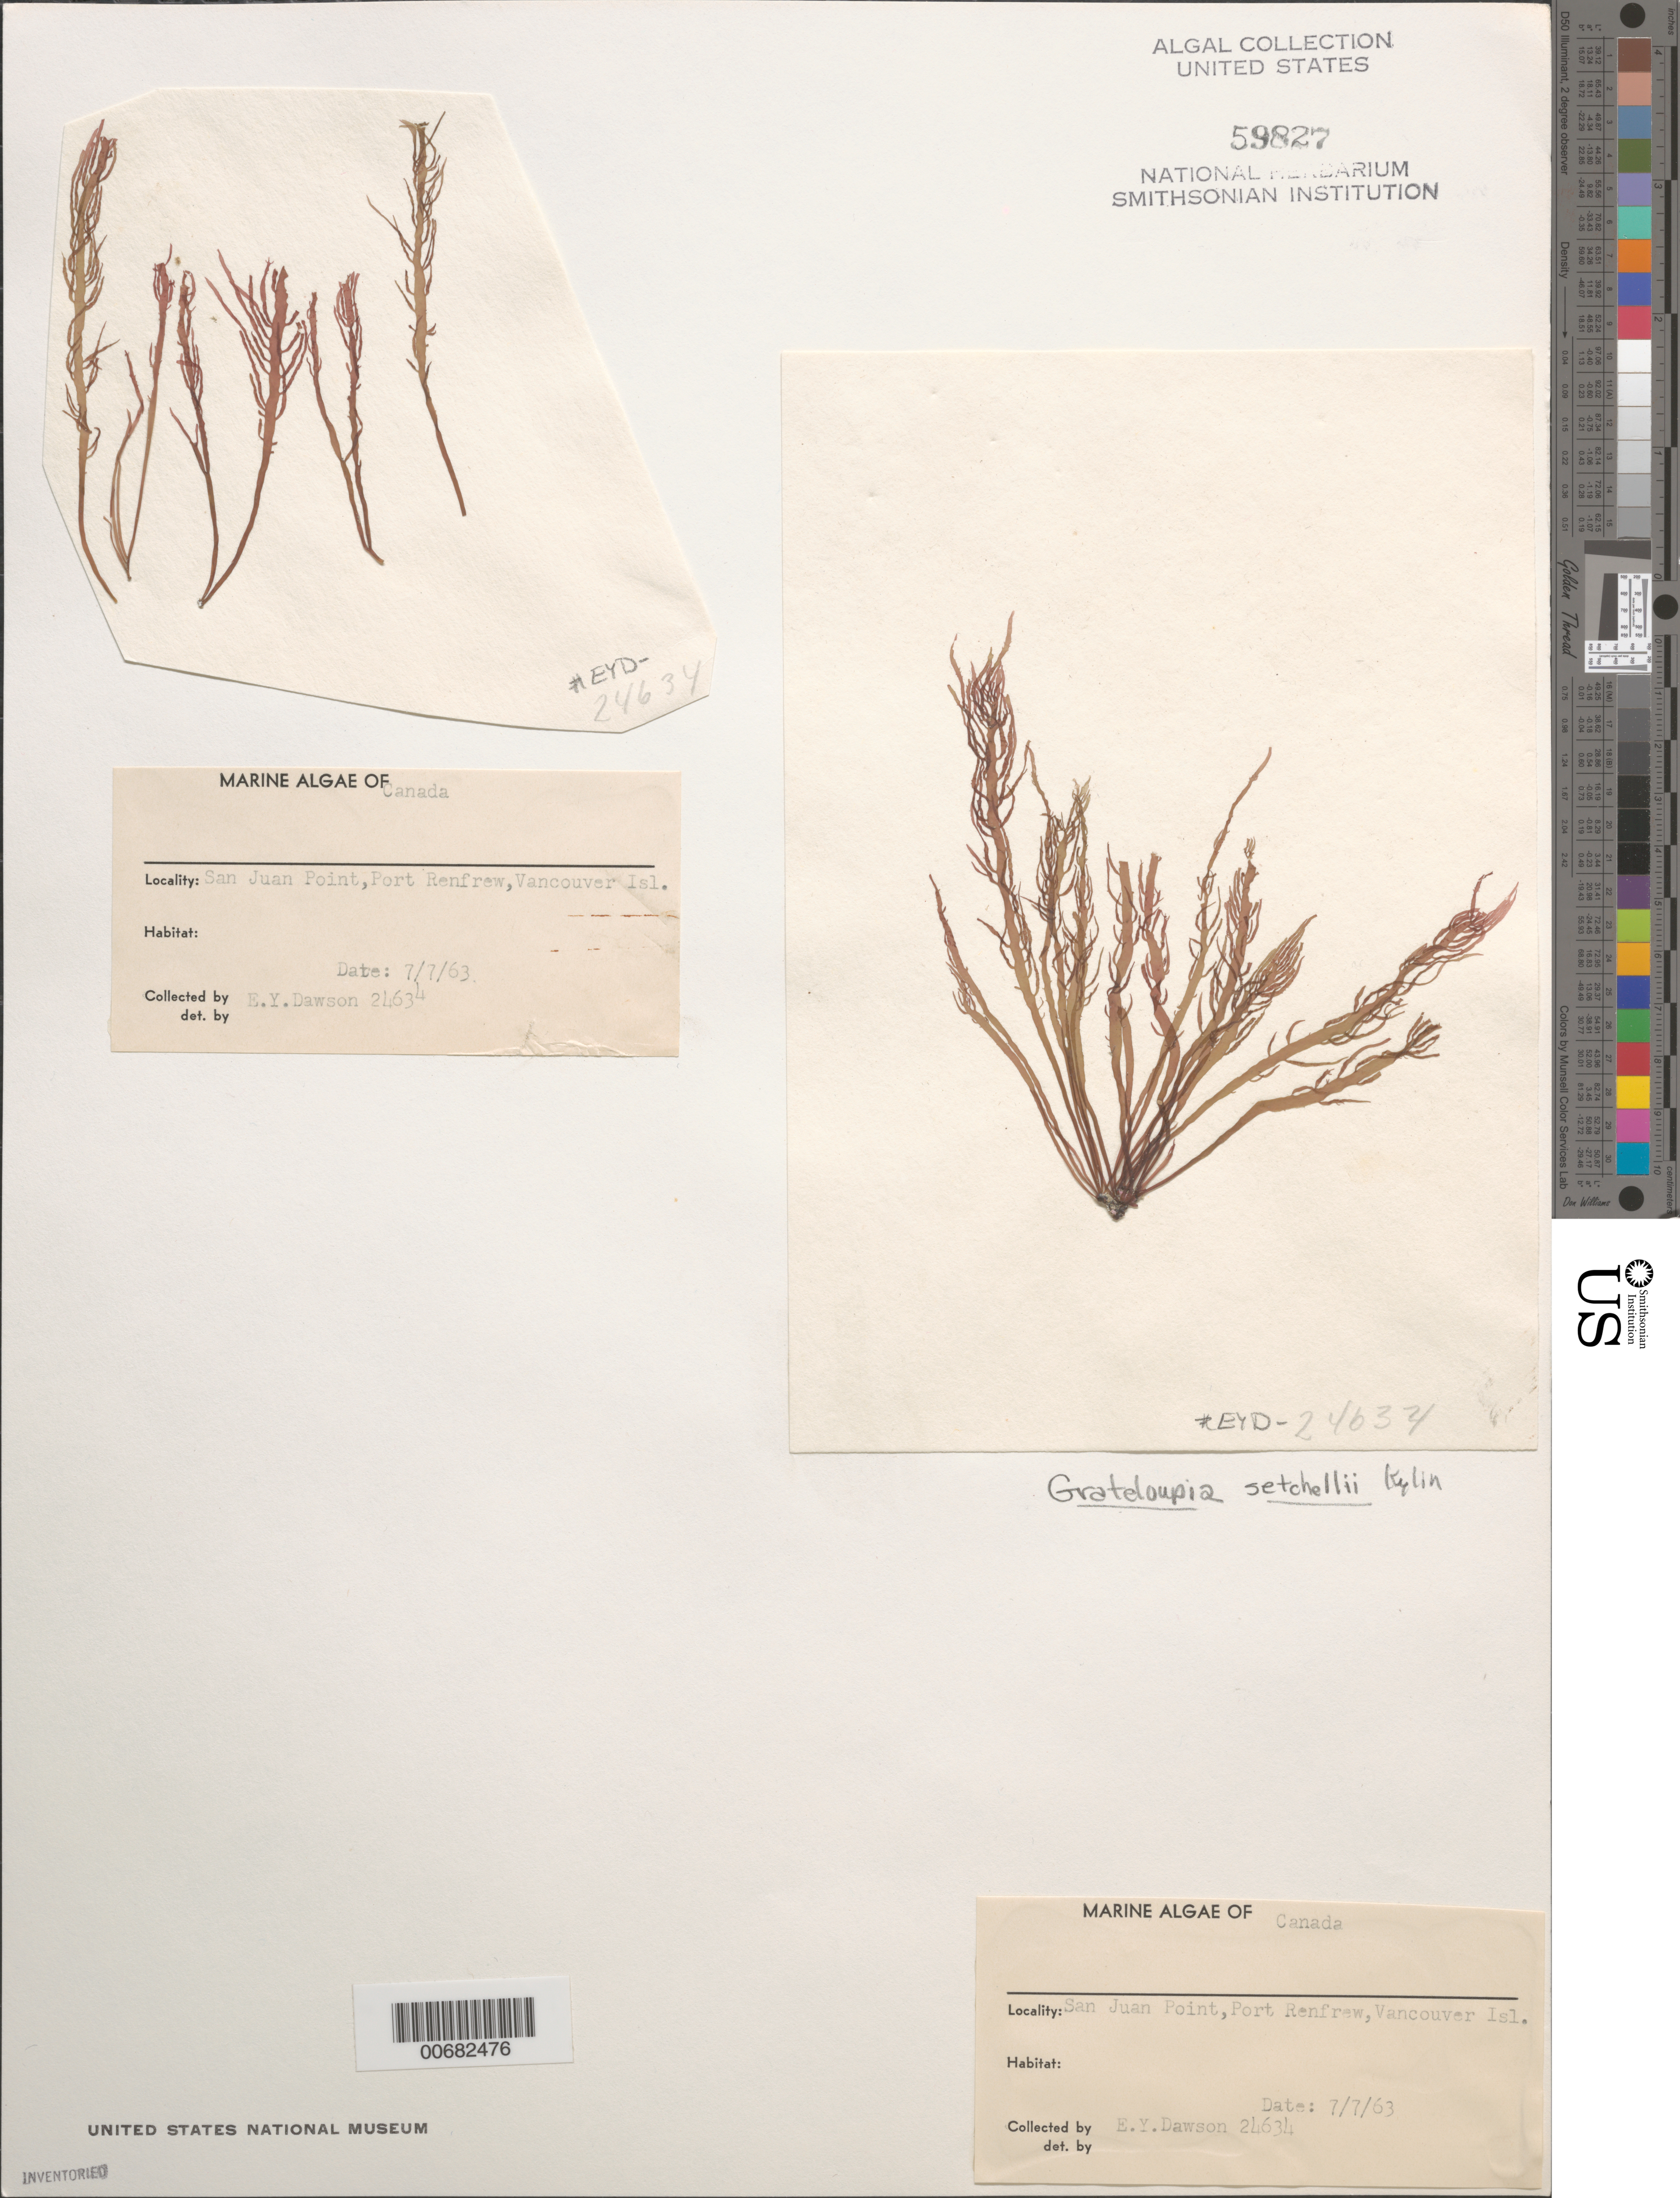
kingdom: Plantae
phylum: Rhodophyta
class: Florideophyceae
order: Halymeniales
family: Halymeniaceae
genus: Norrissia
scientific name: Norrissia setchellii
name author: (Kylin) M.S. Balakrishnan in Desikachary & Raja Rao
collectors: E. Y. Dawson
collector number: EYD 24634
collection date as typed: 07 Jul 1963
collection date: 1963-07-07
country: Canada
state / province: British Columbia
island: Vancouver Island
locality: San Juan Point, Port Renfrew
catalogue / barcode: US 59827